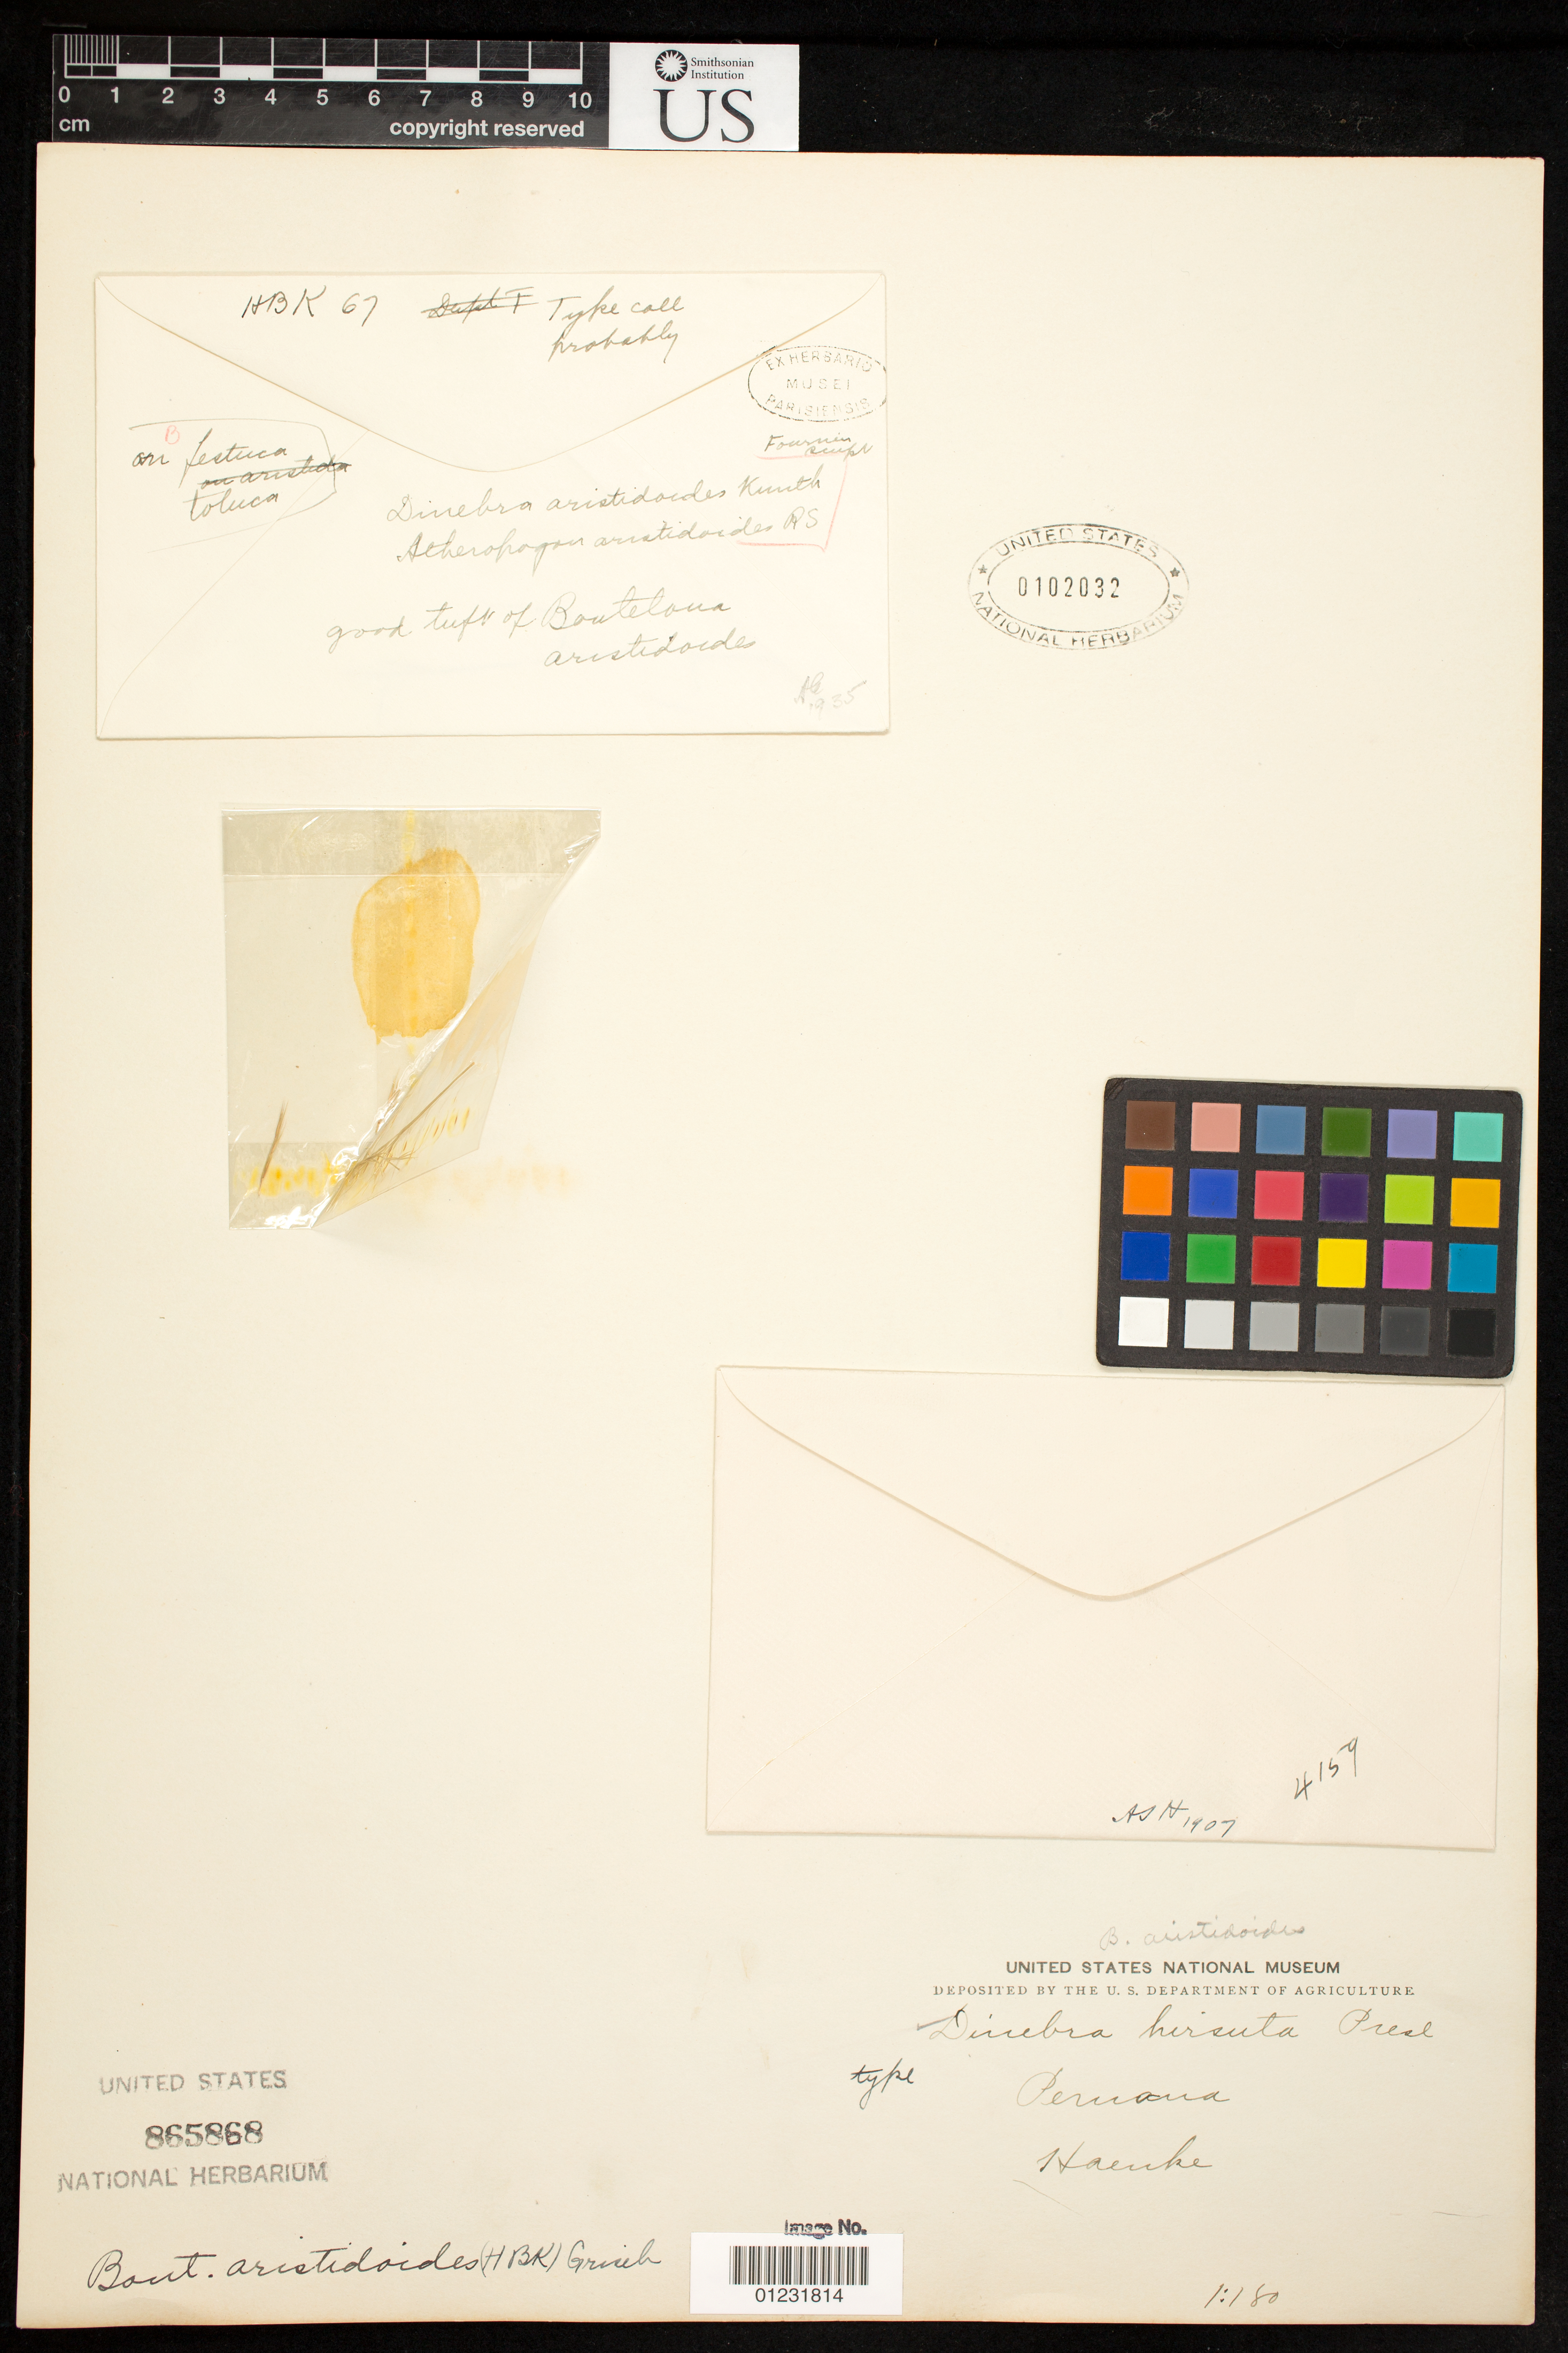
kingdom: Plantae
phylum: Tracheophyta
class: Liliopsida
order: Poales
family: Poaceae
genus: Dinebra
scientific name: Dinebra hirsuta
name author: J. Presl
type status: Isotype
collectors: T. Haenke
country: Peru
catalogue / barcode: US 865868